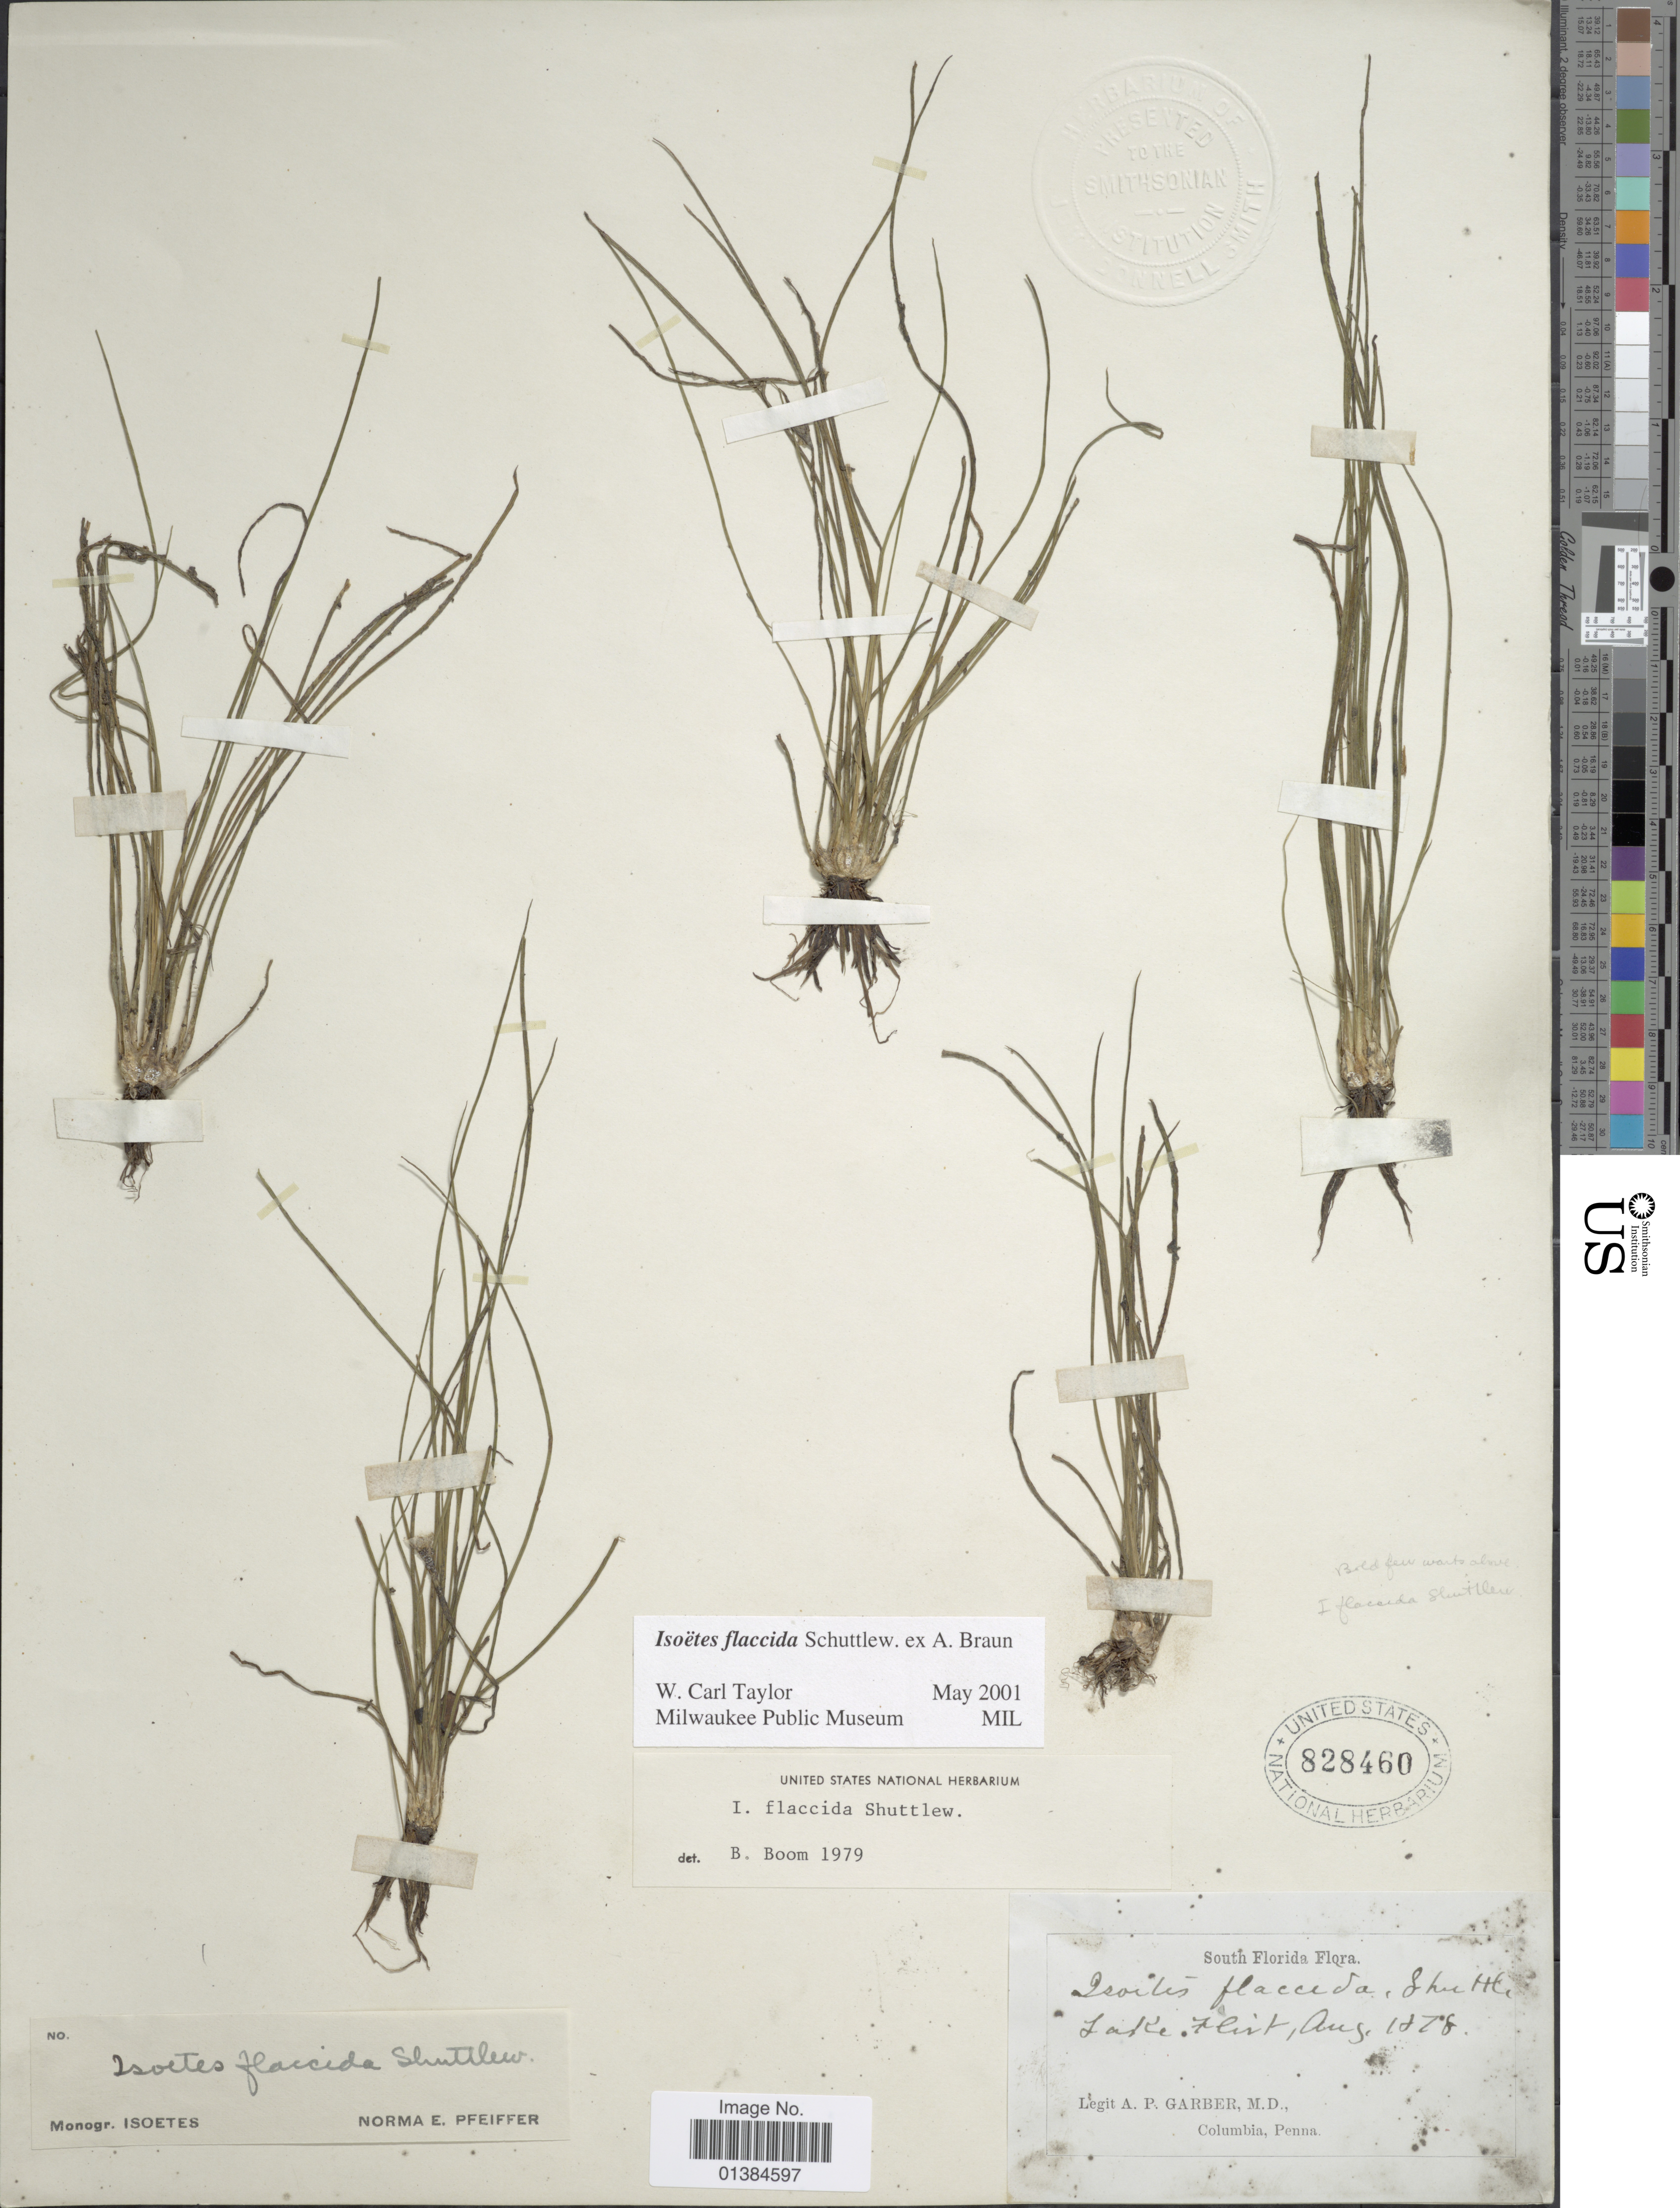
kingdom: Plantae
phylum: Tracheophyta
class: Lycopodiopsida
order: Isoetales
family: Isoetaceae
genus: Isoetes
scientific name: Isoetes flaccida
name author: Shuttlew. ex A. Braun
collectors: A. P. Garber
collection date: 1878-08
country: United States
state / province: Florida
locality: Lake Flirt.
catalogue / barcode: US 828460